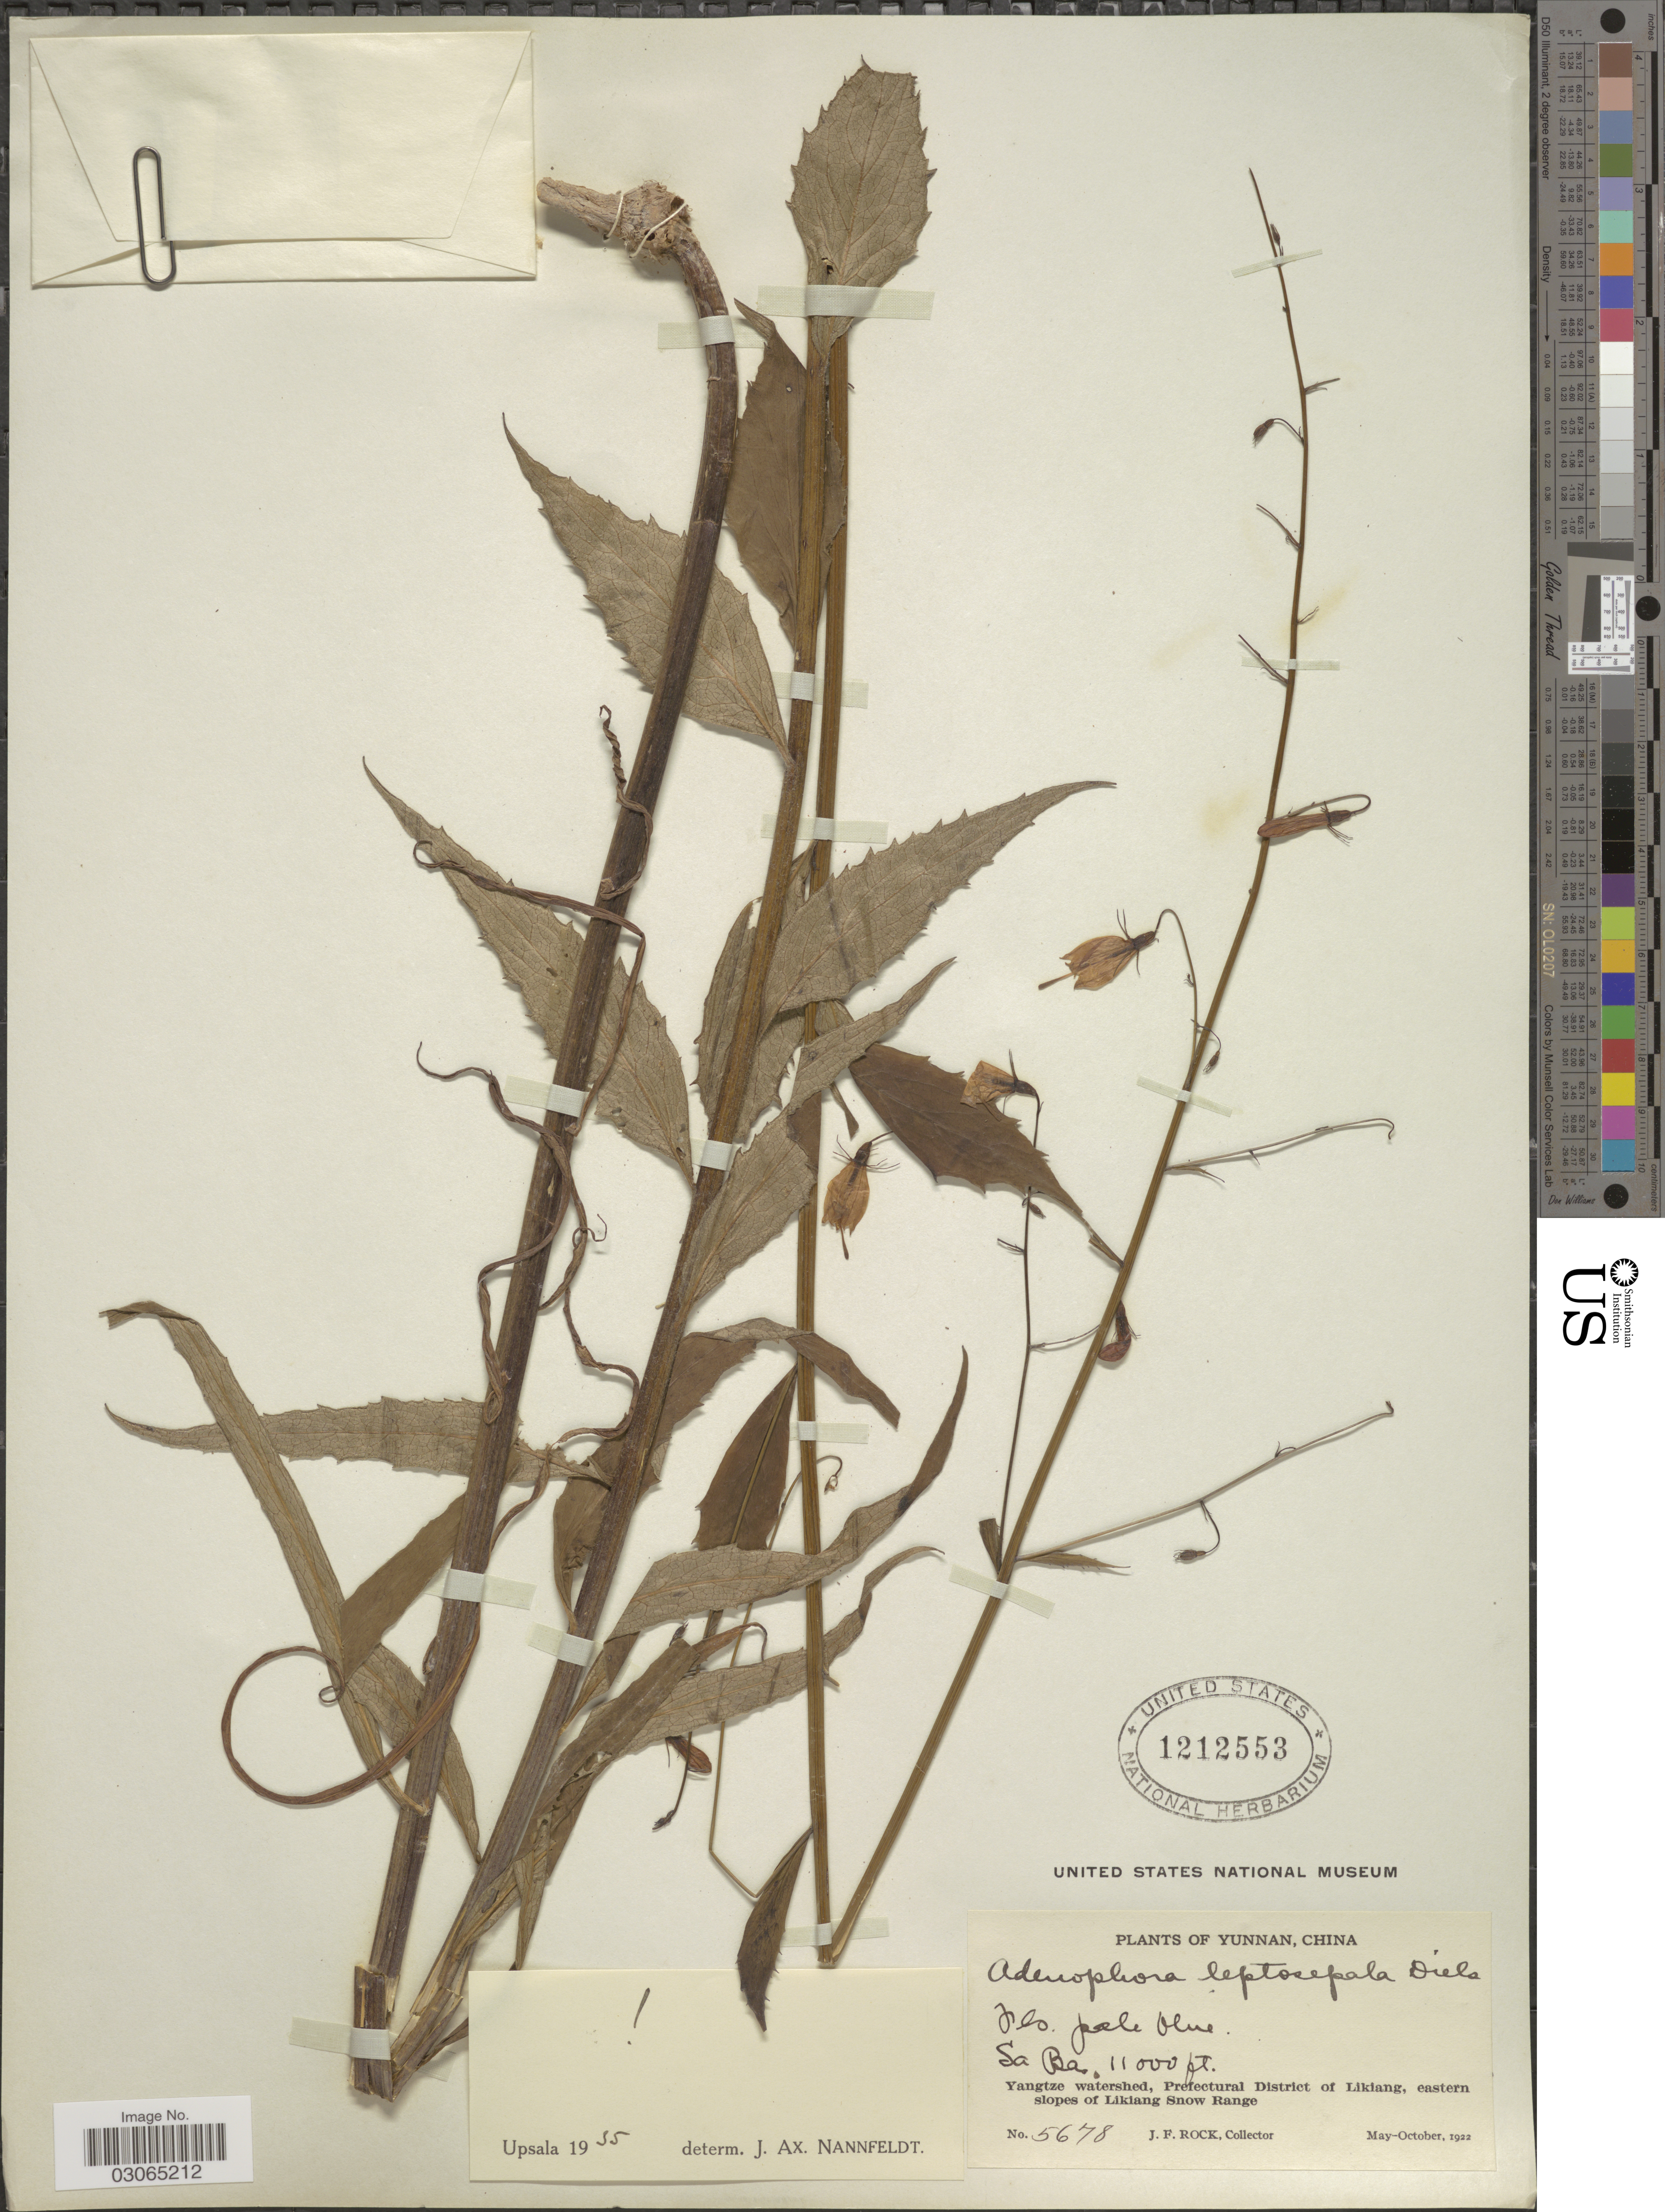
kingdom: Plantae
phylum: Tracheophyta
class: Magnoliopsida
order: Asterales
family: Campanulaceae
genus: Adenophora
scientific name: Adenophora leptosepala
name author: Diels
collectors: J. Rock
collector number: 5678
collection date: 1922-05/1922-10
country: China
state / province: Yunnan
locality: Yangtze watershed, Prefectural District of Likiang, eastern slopes of Likiang Snow Range. Sa Ba.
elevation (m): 3353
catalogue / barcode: US 1212553